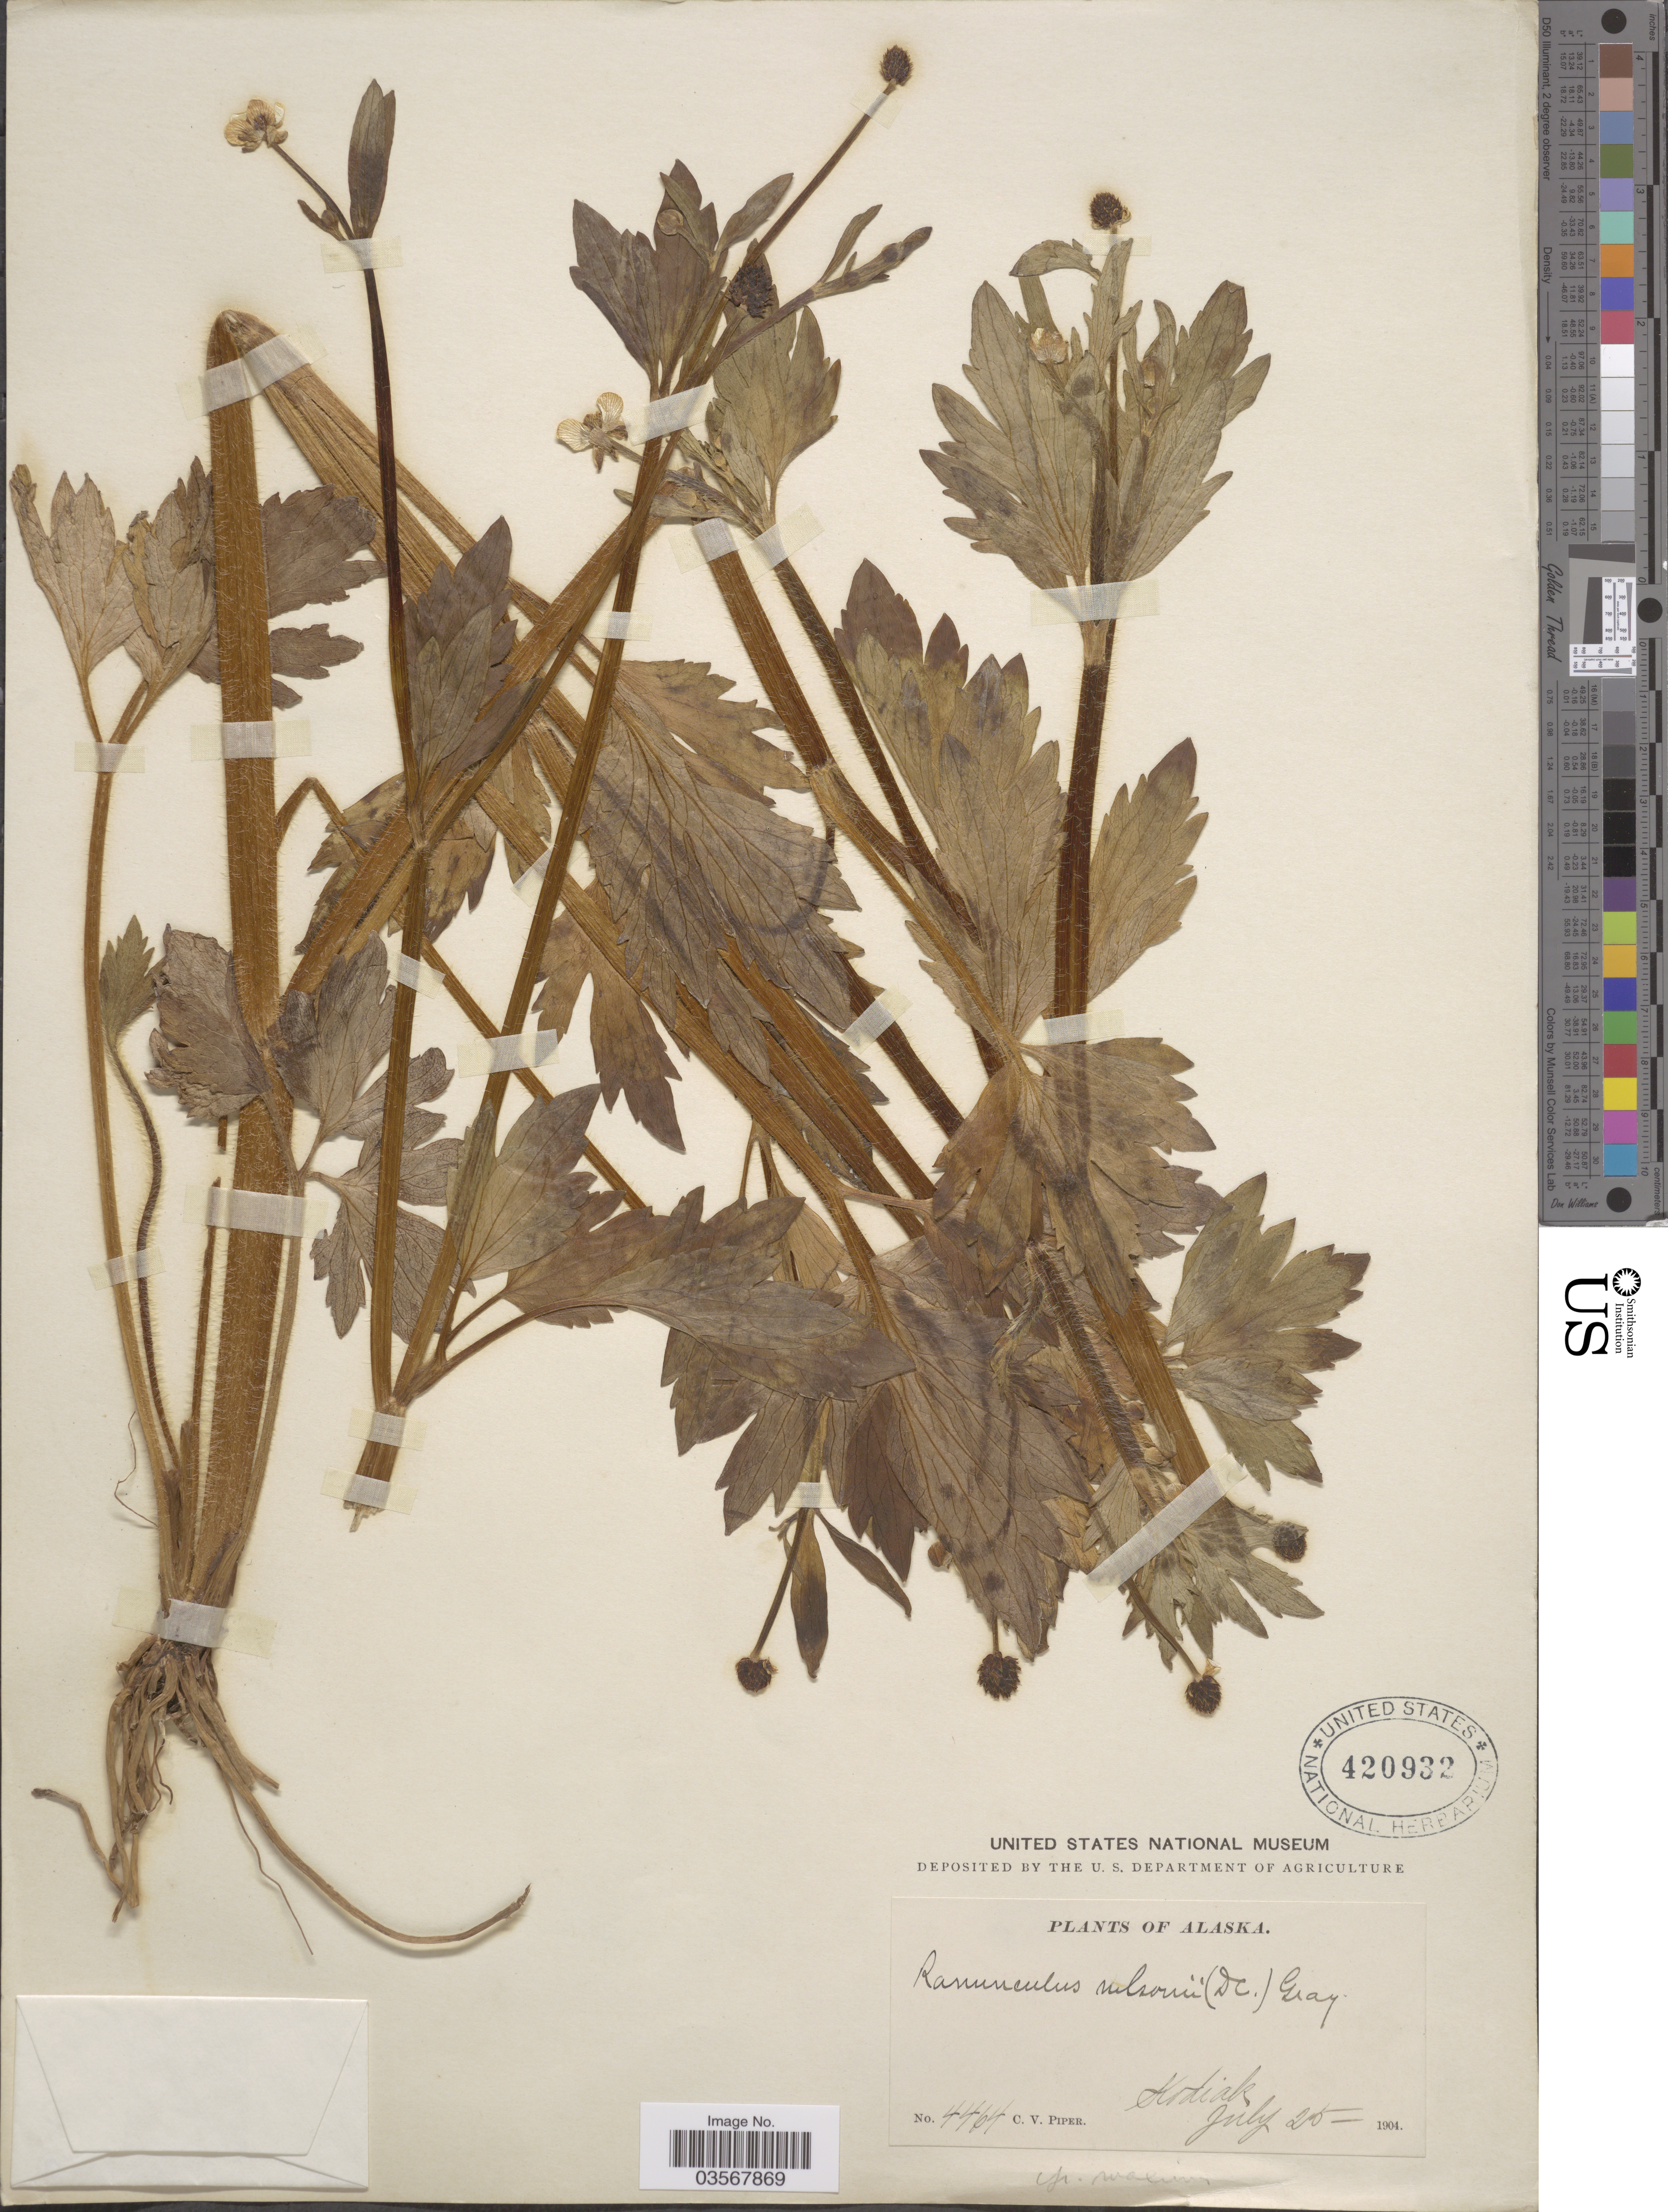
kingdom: Plantae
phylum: Tracheophyta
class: Magnoliopsida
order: Ranunculales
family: Ranunculaceae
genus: Ranunculus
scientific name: Ranunculus occidentalis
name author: Nutt.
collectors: C. V. Piper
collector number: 4464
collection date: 1904-07-25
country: United States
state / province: Alaska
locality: Kodiak.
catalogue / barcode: US 420932